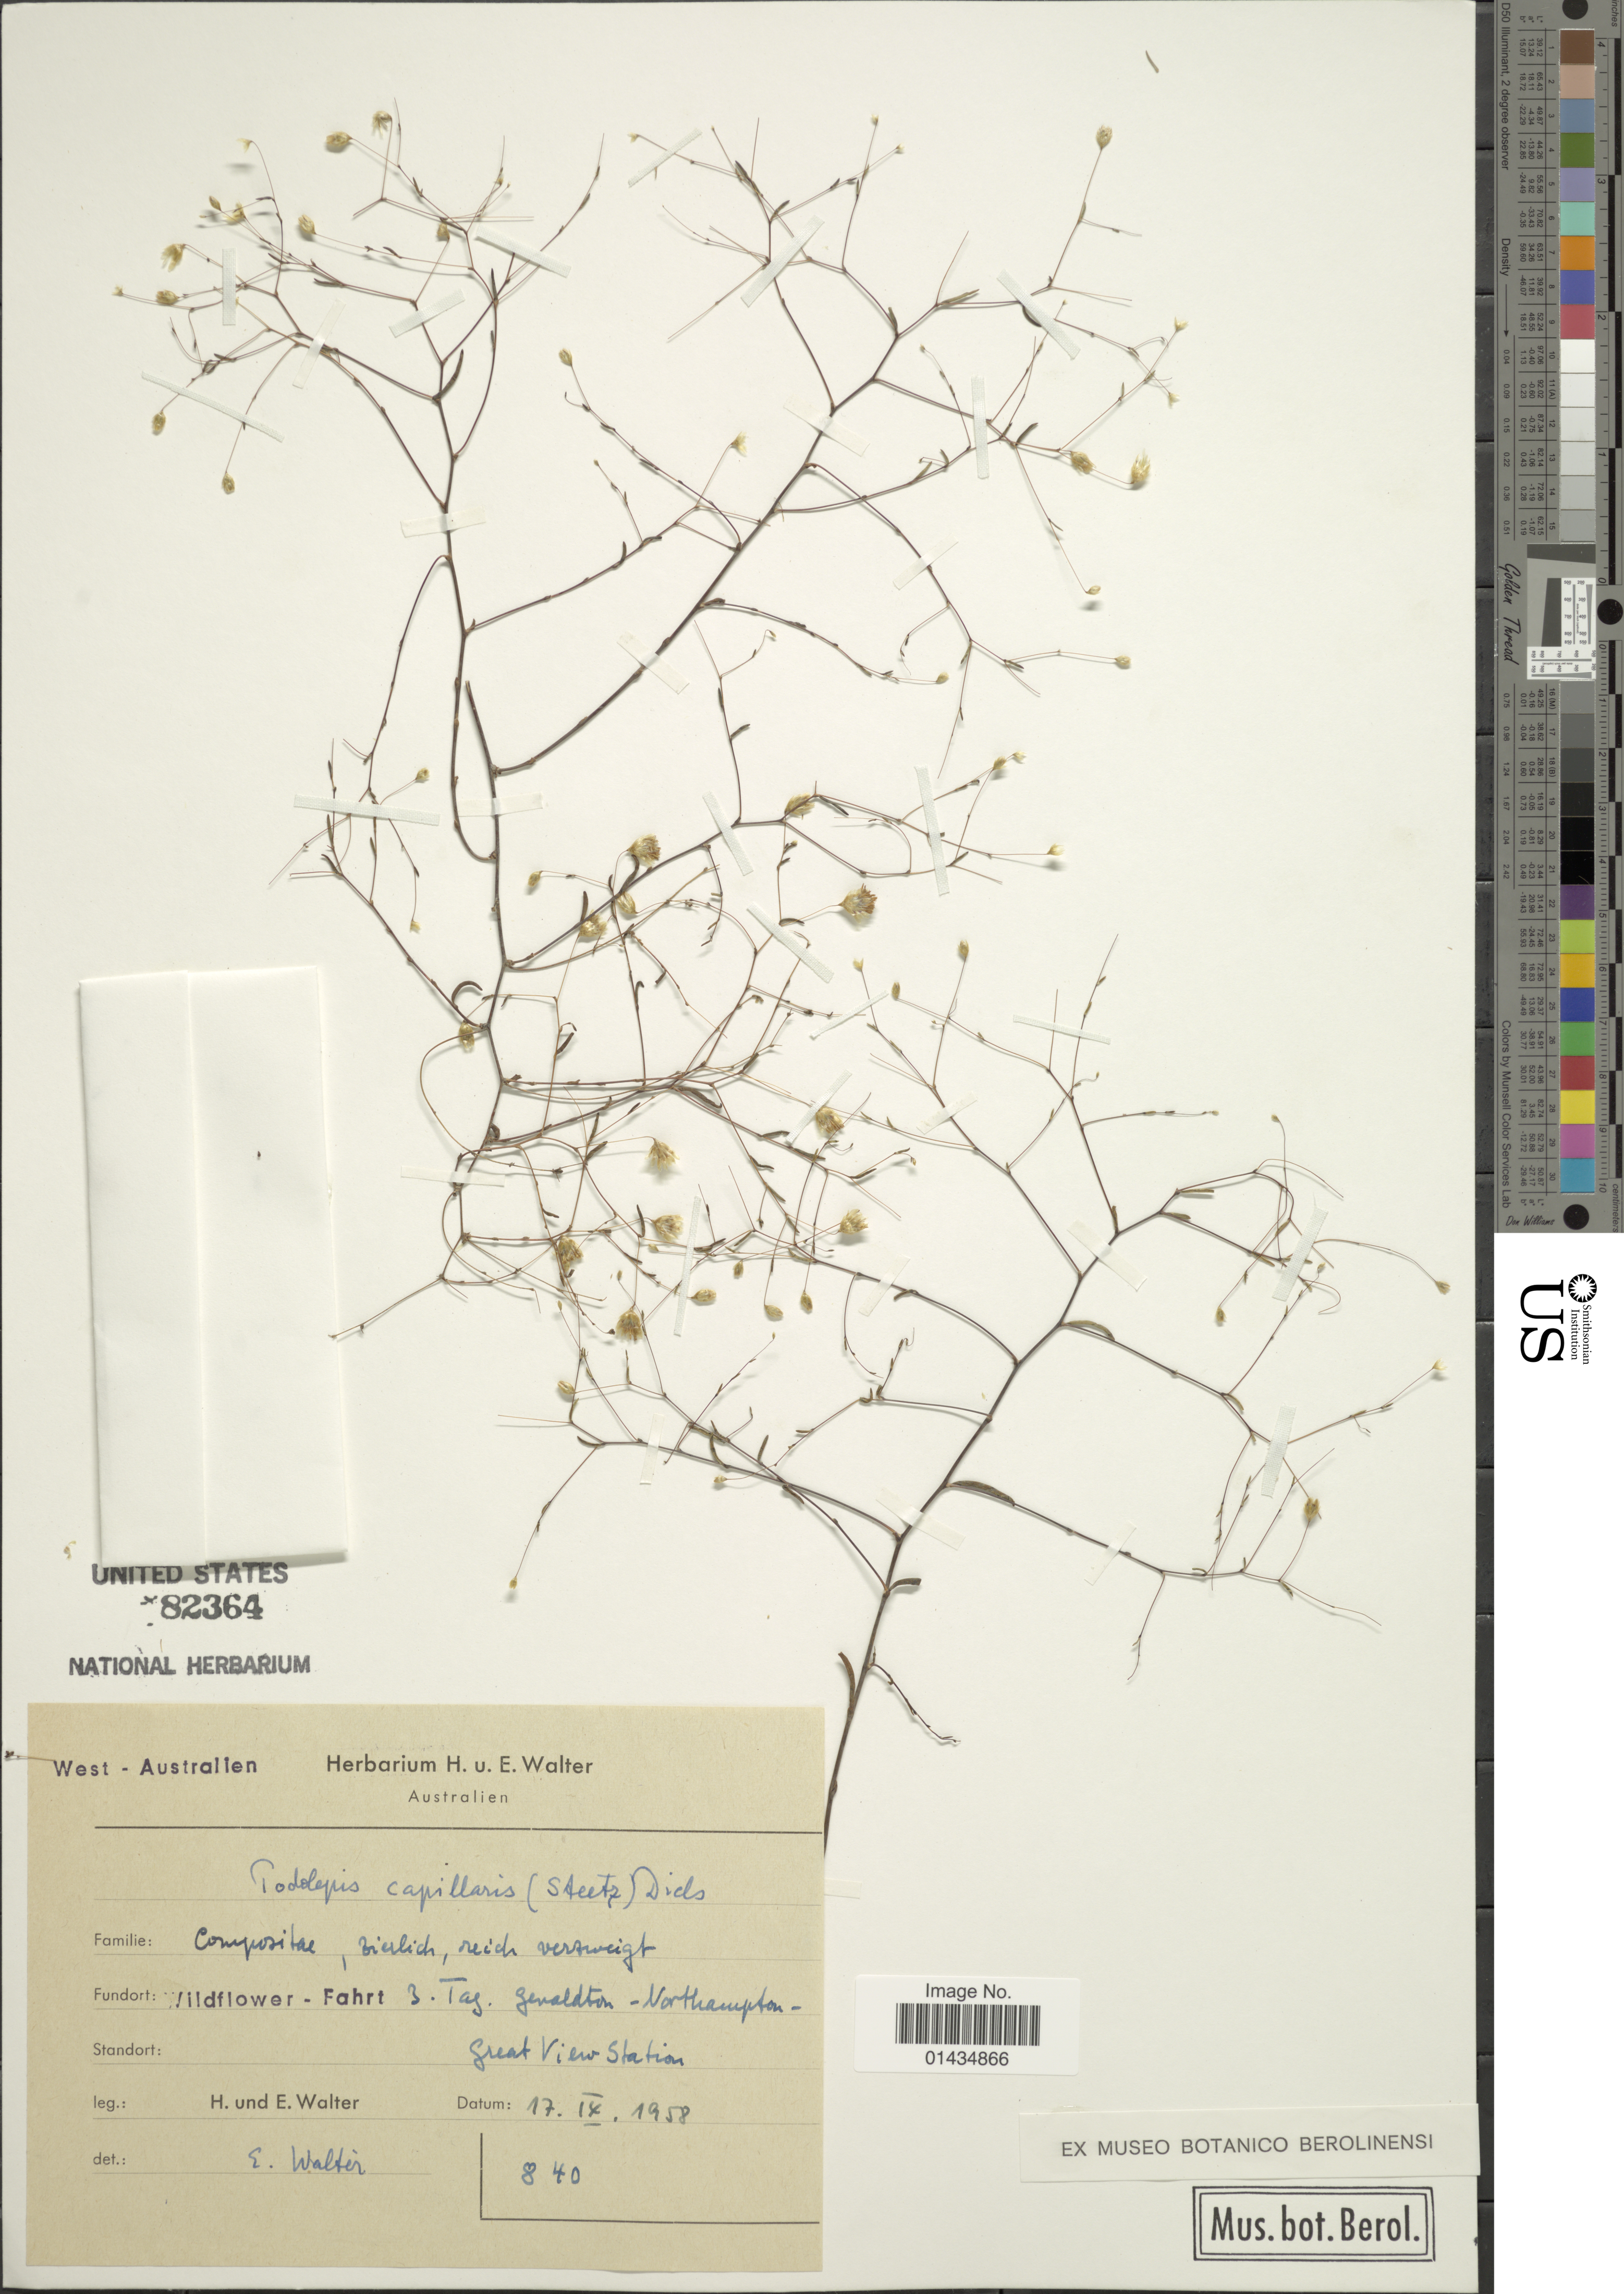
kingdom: Plantae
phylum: Tracheophyta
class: Magnoliopsida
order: Asterales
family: Asteraceae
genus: Podolepis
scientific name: Podolepis capillaris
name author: (Steetz) Diels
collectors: H. P. H. Walter & E. Walter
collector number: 840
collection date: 1958-09-17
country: Australia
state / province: Western Australia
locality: Geraldton- Northampton, Great View Station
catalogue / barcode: US 82364